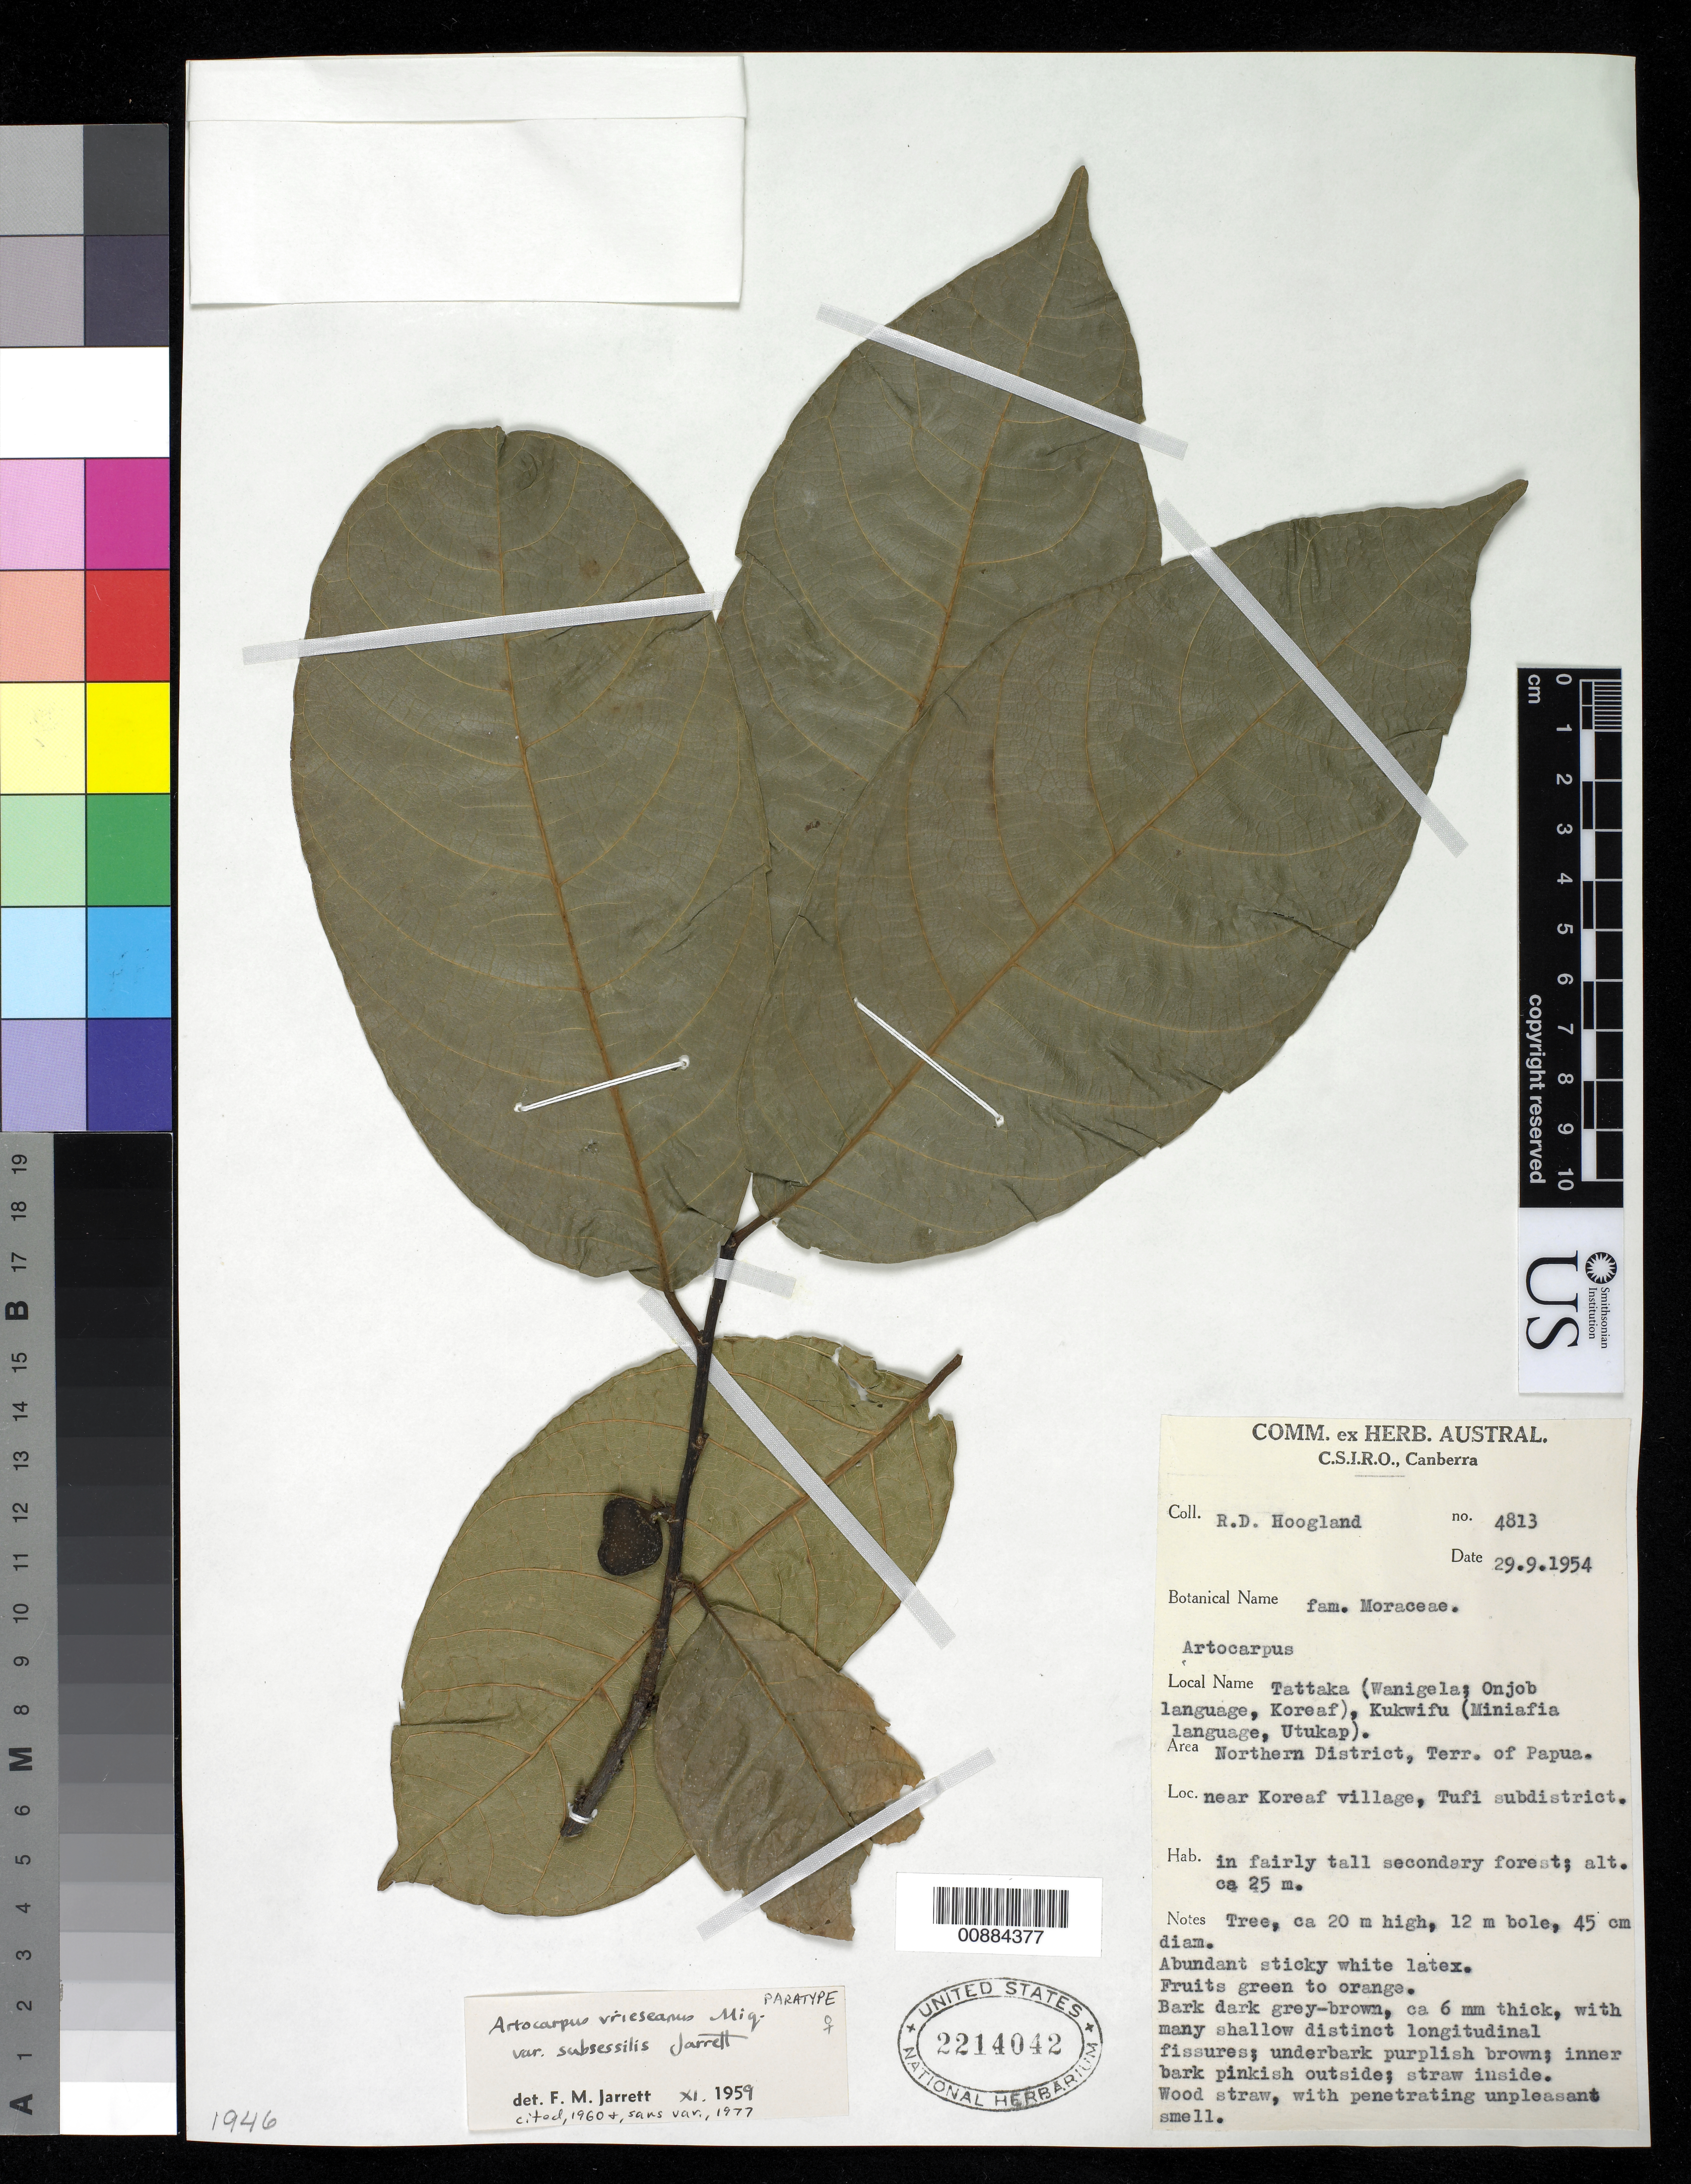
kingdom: Plantae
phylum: Tracheophyta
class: Magnoliopsida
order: Rosales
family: Moraceae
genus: Artocarpus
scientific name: Artocarpus vrieseanus var. subsessilis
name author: F.M. Jarrett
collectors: R. D. Hoogland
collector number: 4813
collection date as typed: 29 Jul 1954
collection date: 1954-07-29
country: Papua New Guinea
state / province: Northern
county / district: Tufi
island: New Guinea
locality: near Koreaf village, Tufi subdistrict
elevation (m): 45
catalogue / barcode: US 2214042